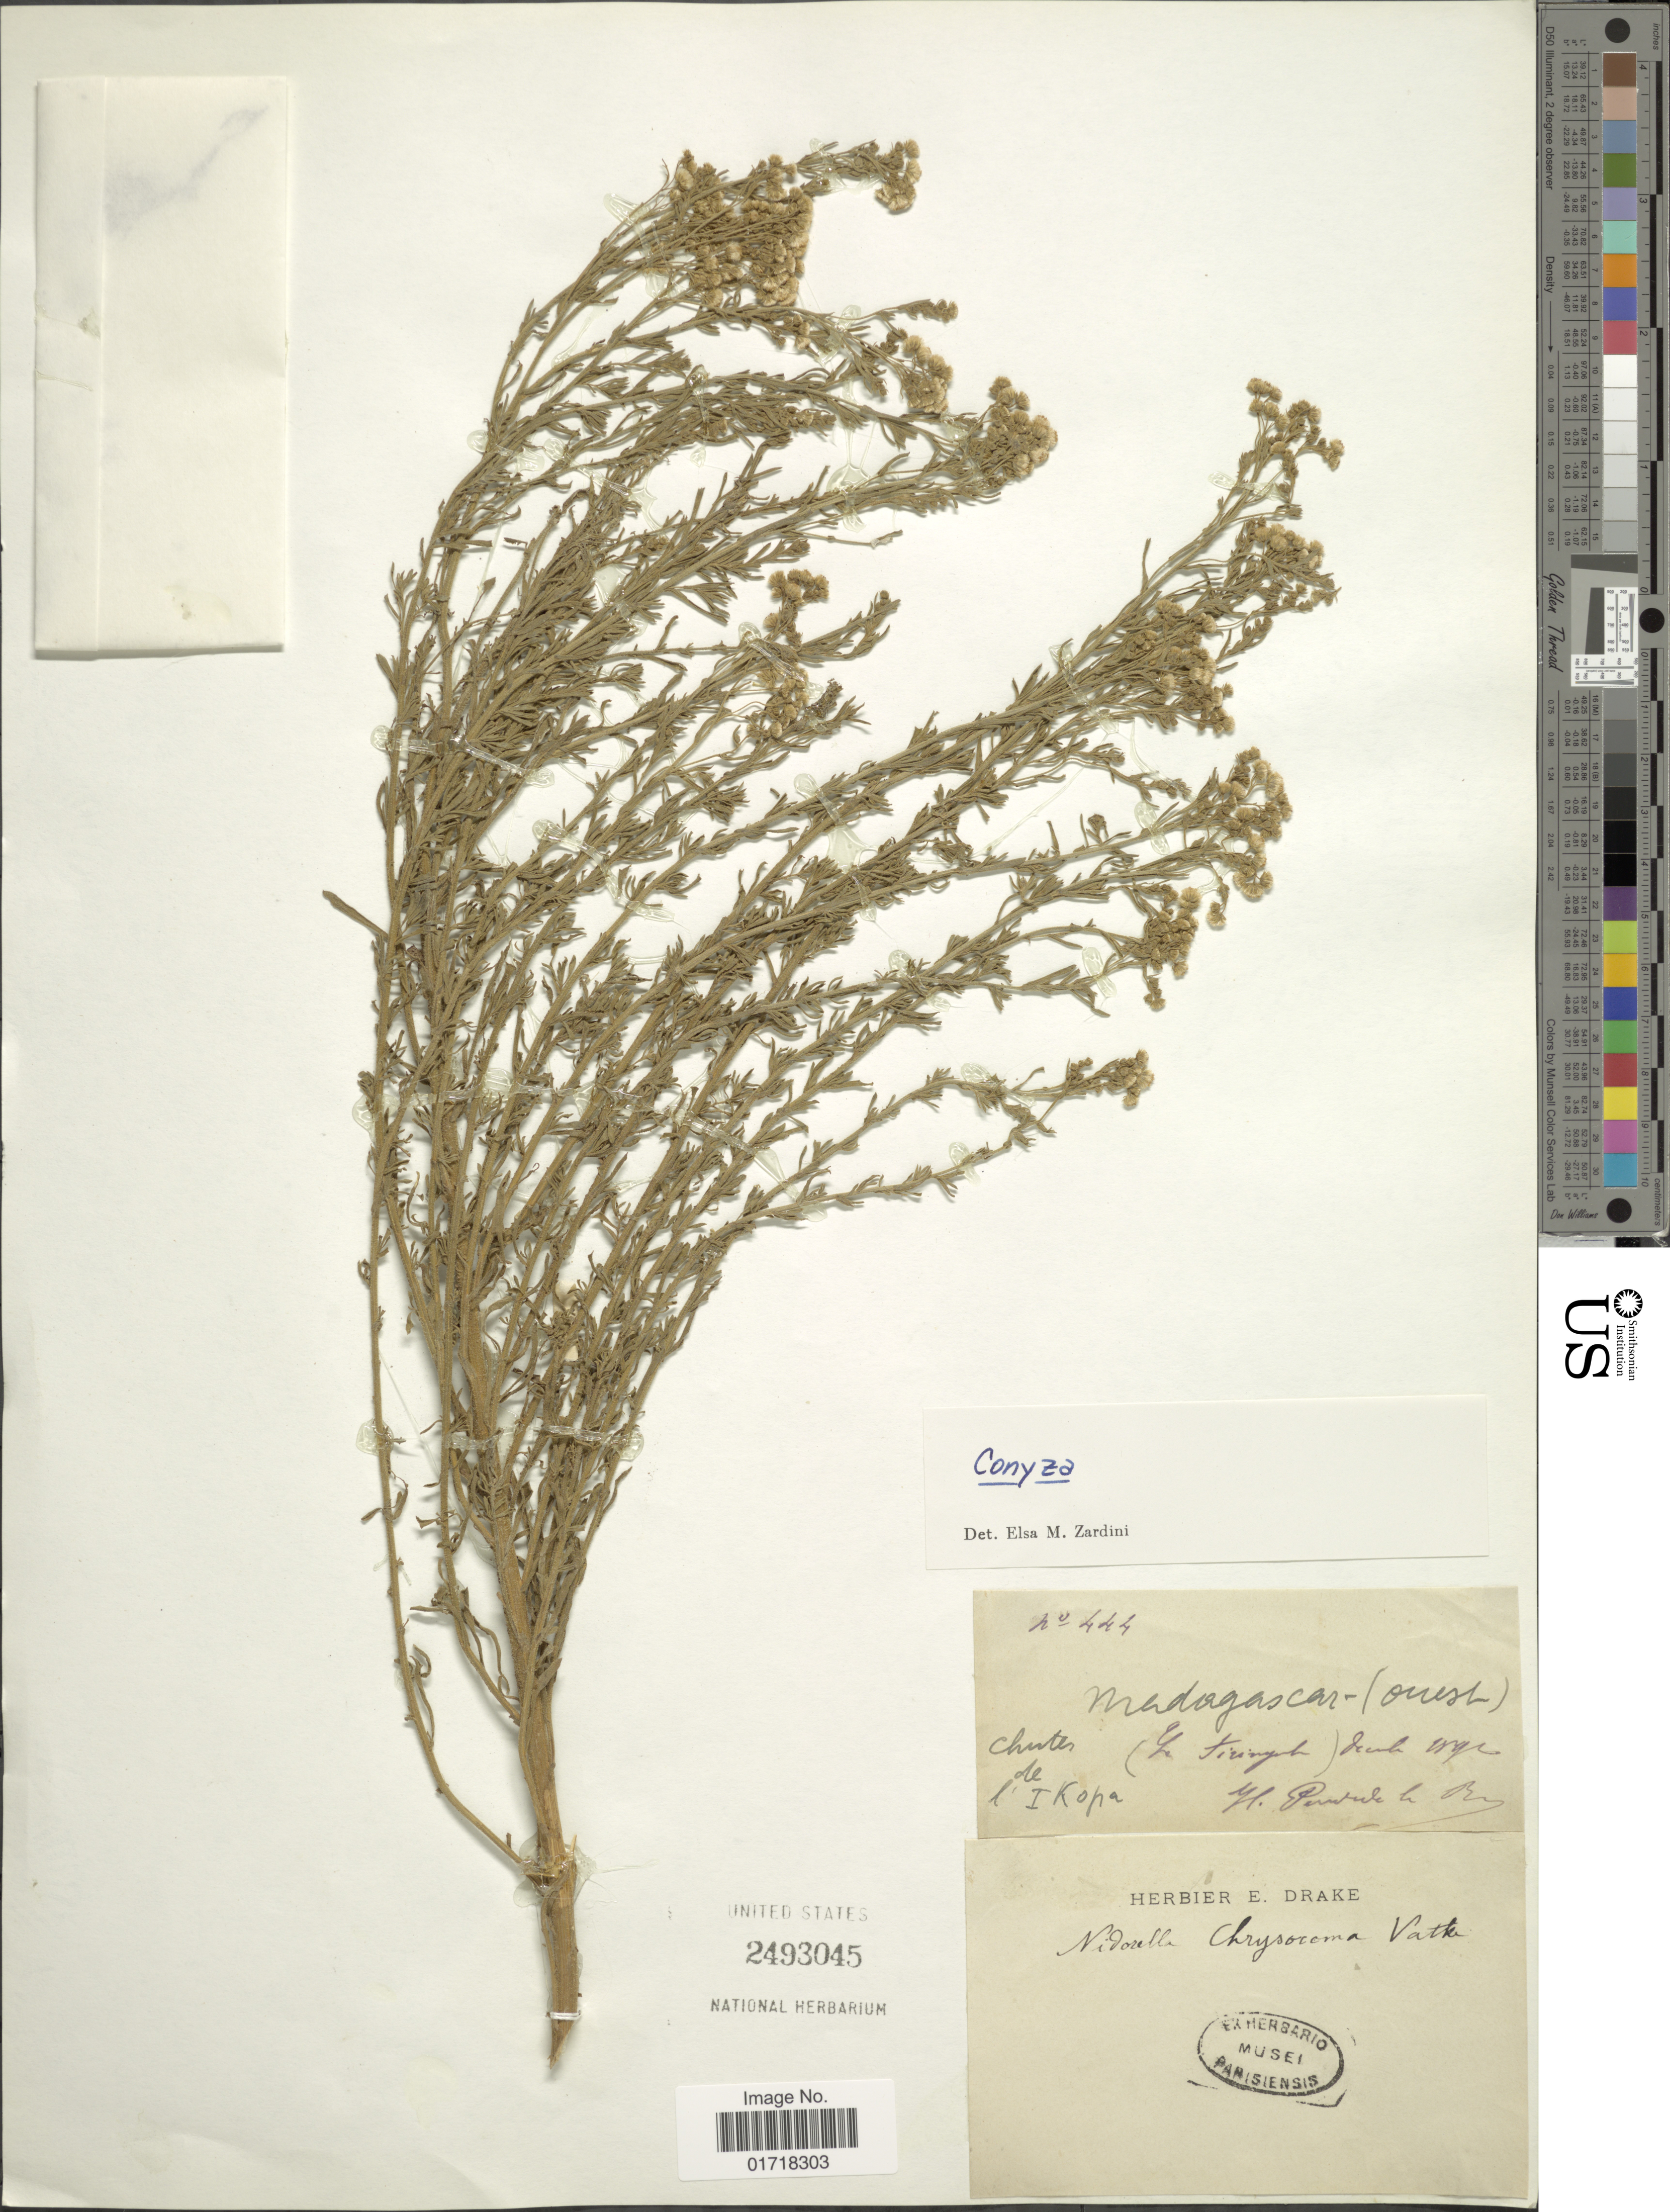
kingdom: Plantae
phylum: Tracheophyta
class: Magnoliopsida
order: Asterales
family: Asteraceae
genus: Conyza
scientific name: Conyza sp.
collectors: ex herb. E. Drake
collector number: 444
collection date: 1891-12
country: Madagascar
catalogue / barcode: US 2493045